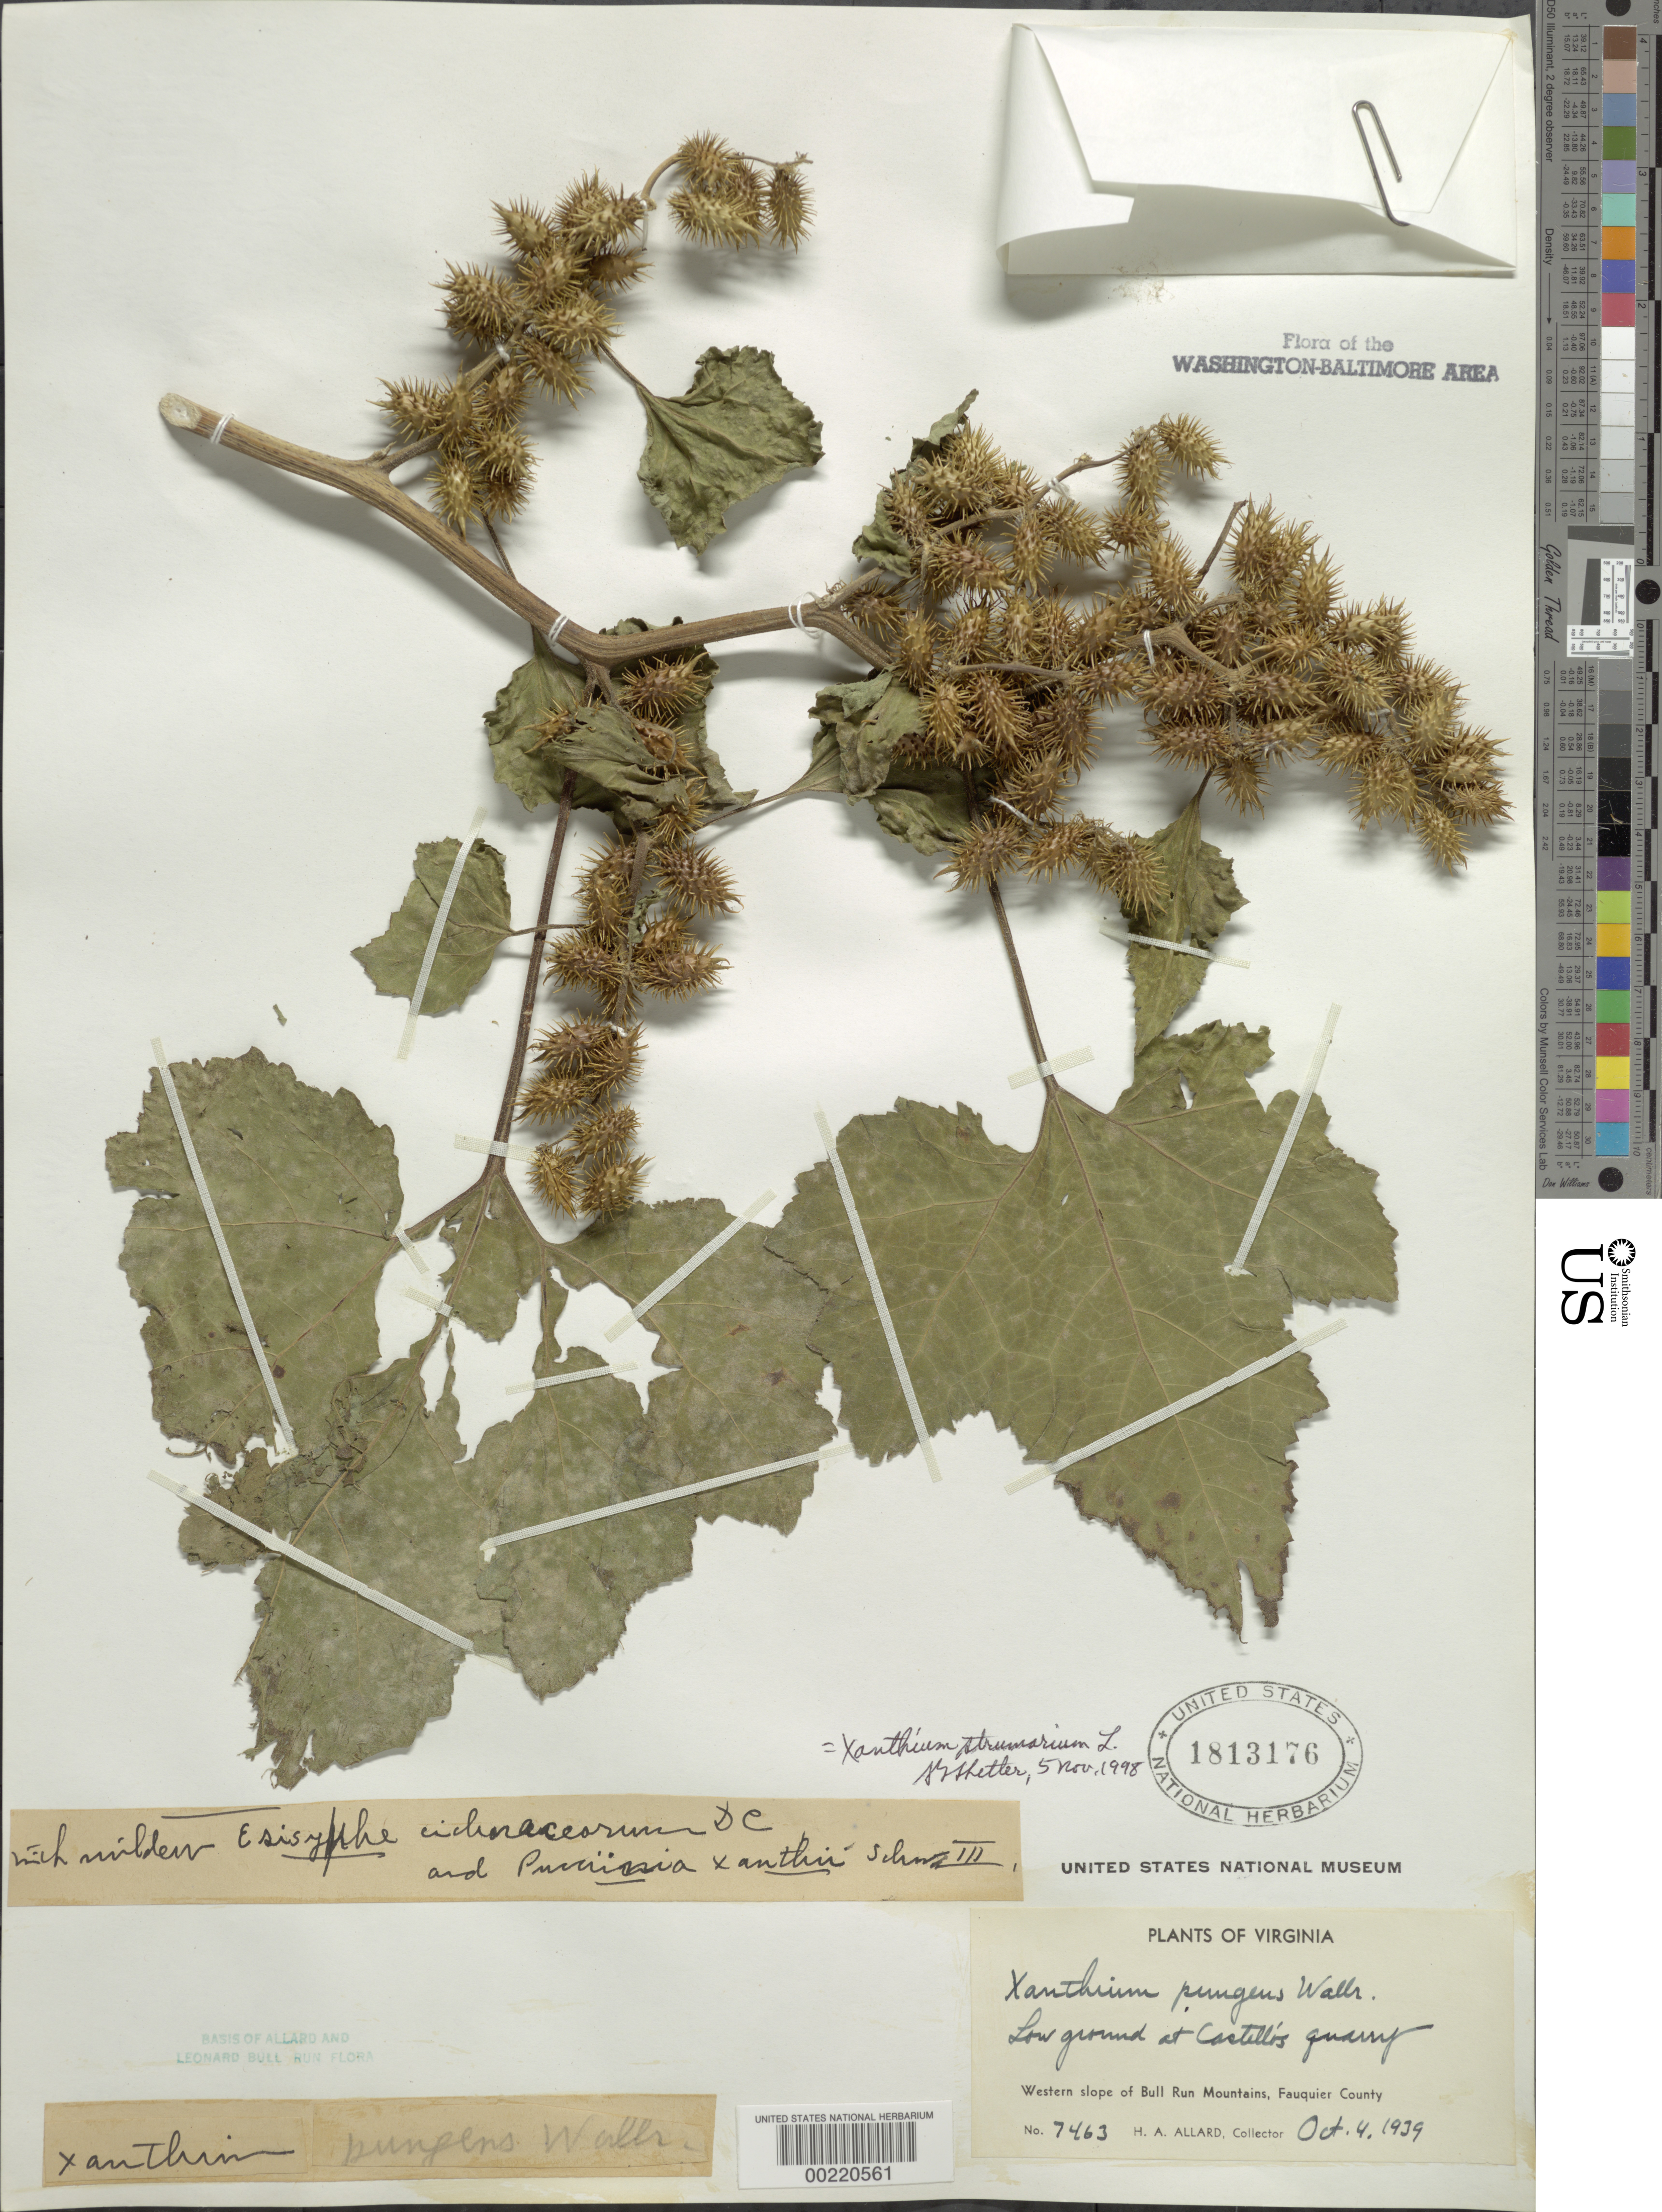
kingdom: Plantae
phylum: Tracheophyta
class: Magnoliopsida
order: Asterales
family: Asteraceae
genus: Xanthium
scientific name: Xanthium strumarium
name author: L.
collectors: H. A. Allard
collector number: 7463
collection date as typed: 04 Oct 1939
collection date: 1939-10-04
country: United States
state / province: Virginia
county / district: Fauquier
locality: Castellos Quarry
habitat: Low ground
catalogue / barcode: US 1813176